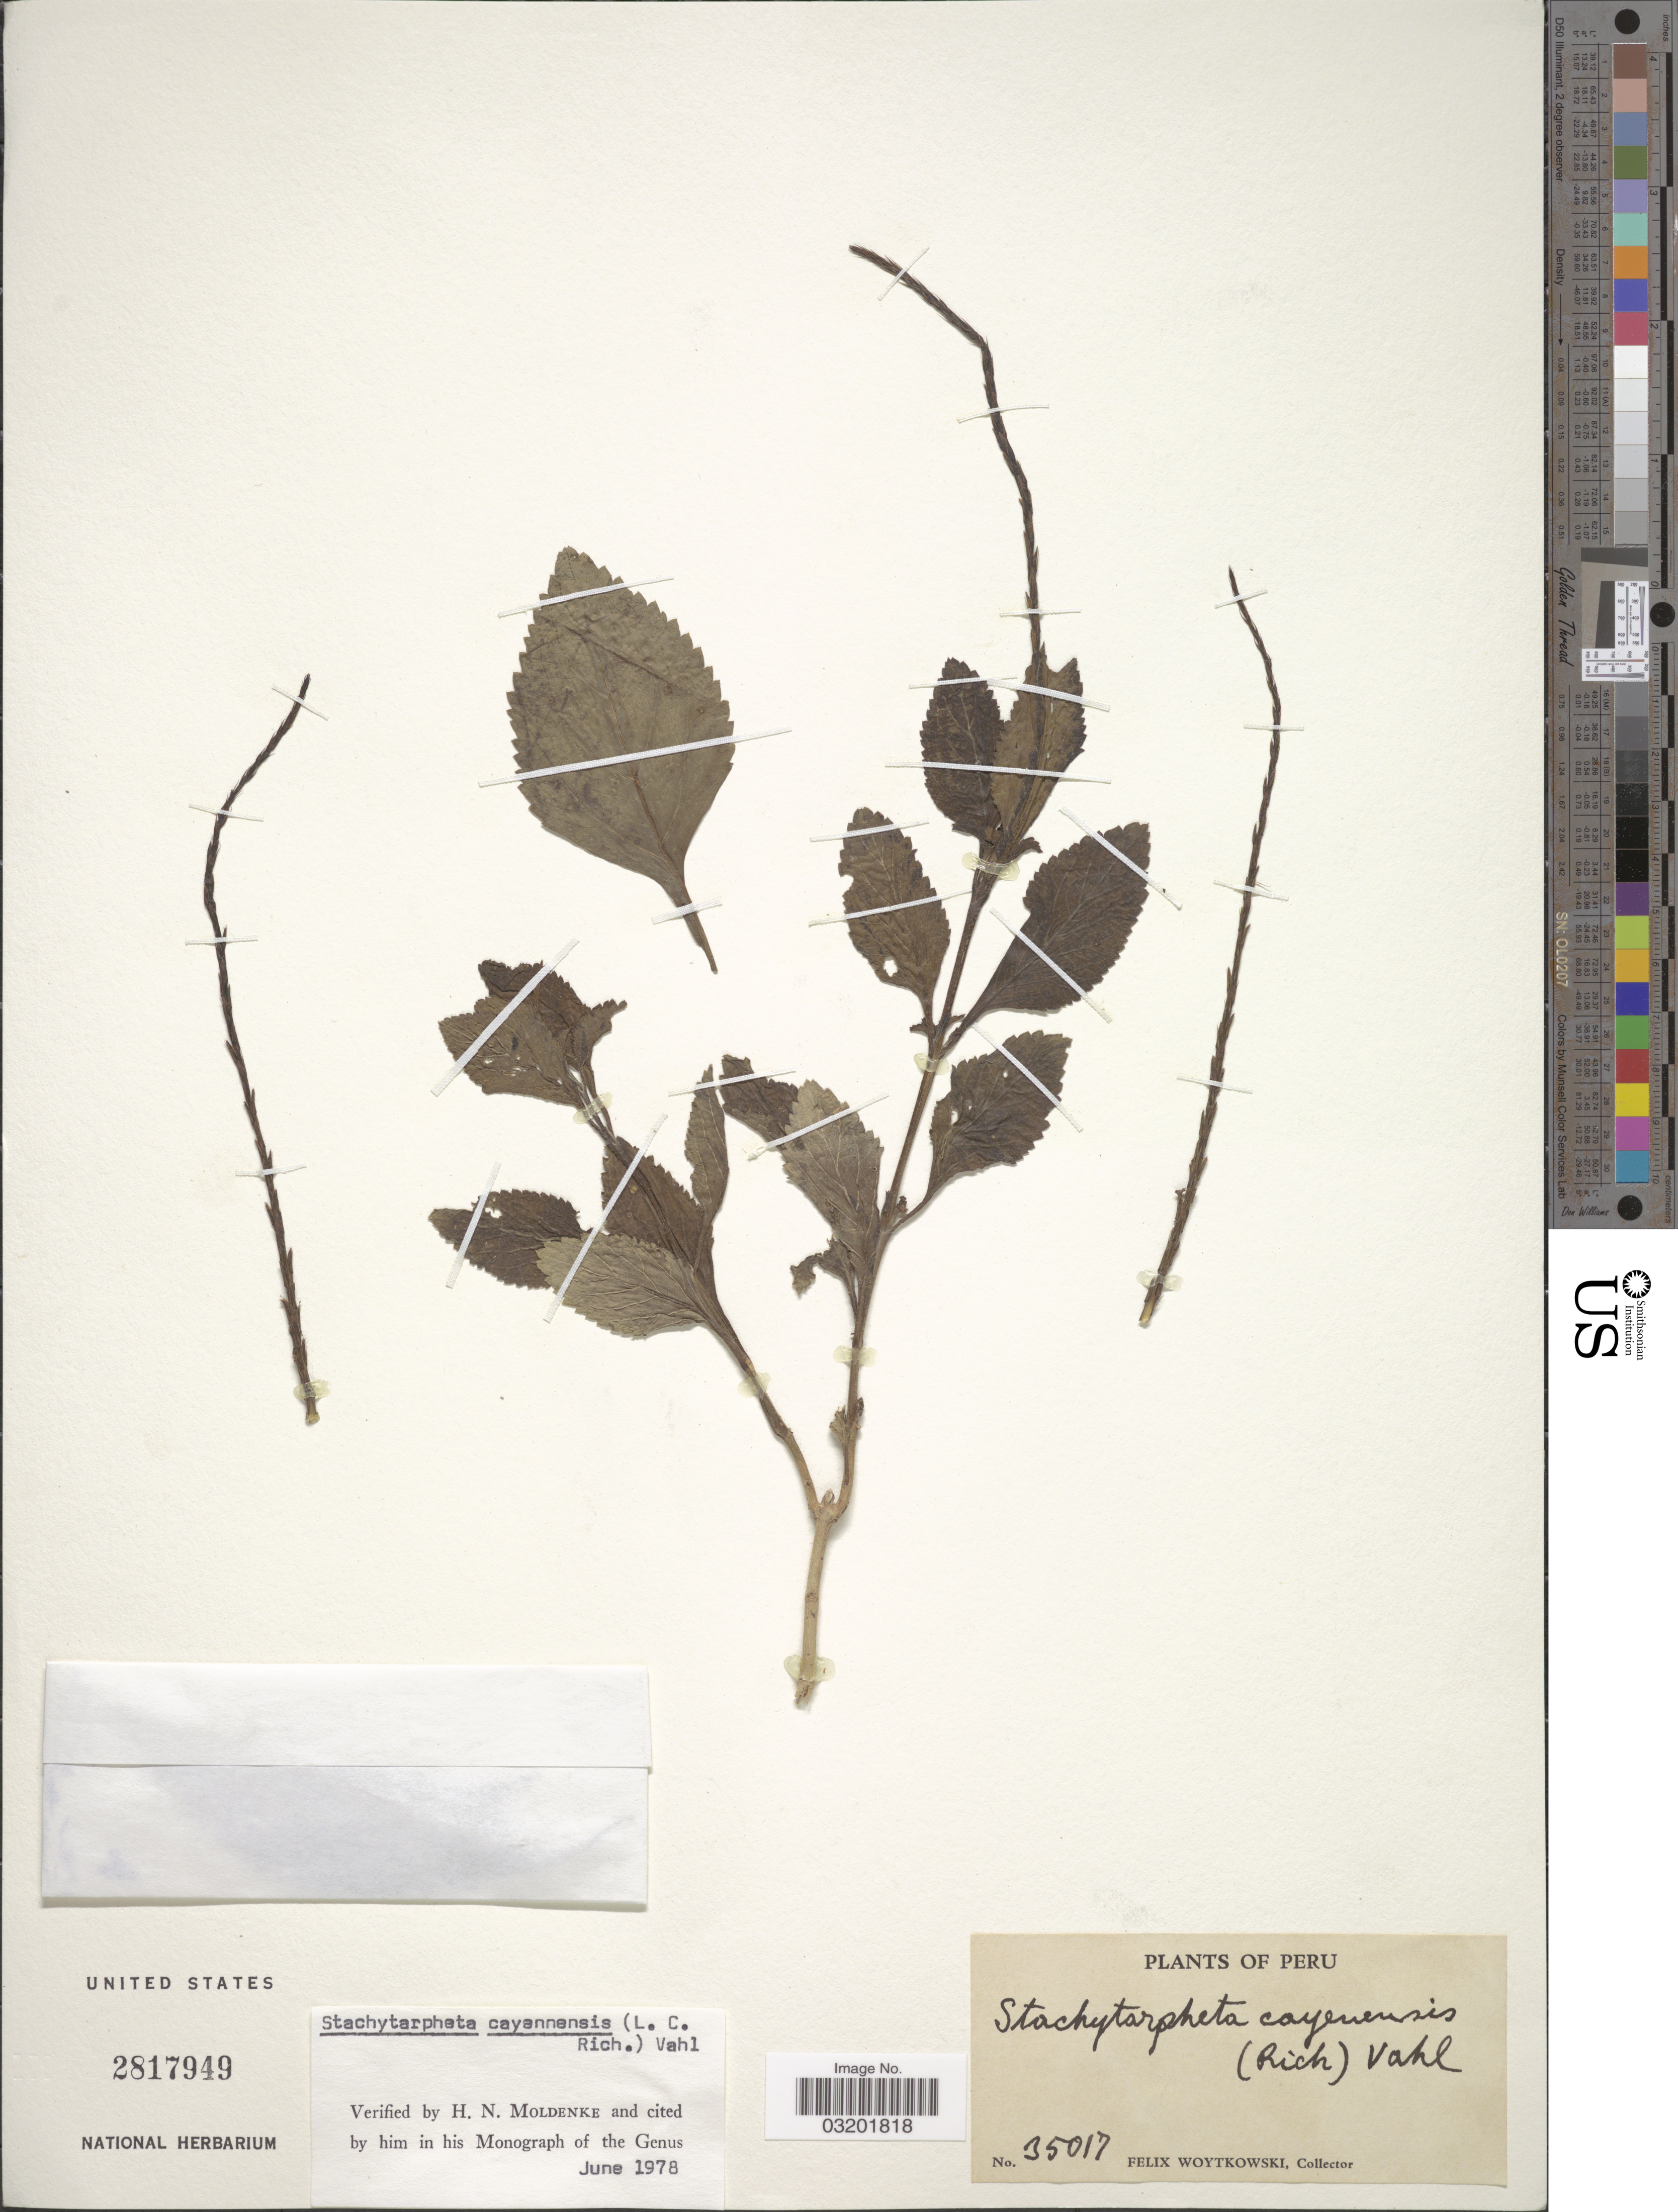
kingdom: Plantae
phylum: Tracheophyta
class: Magnoliopsida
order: Lamiales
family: Verbenaceae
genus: Stachytarpheta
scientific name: Stachytarpheta cayennensis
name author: (Rich.) Vahl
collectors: F. Woytkowski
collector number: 35017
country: Peru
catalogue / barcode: US 2817949